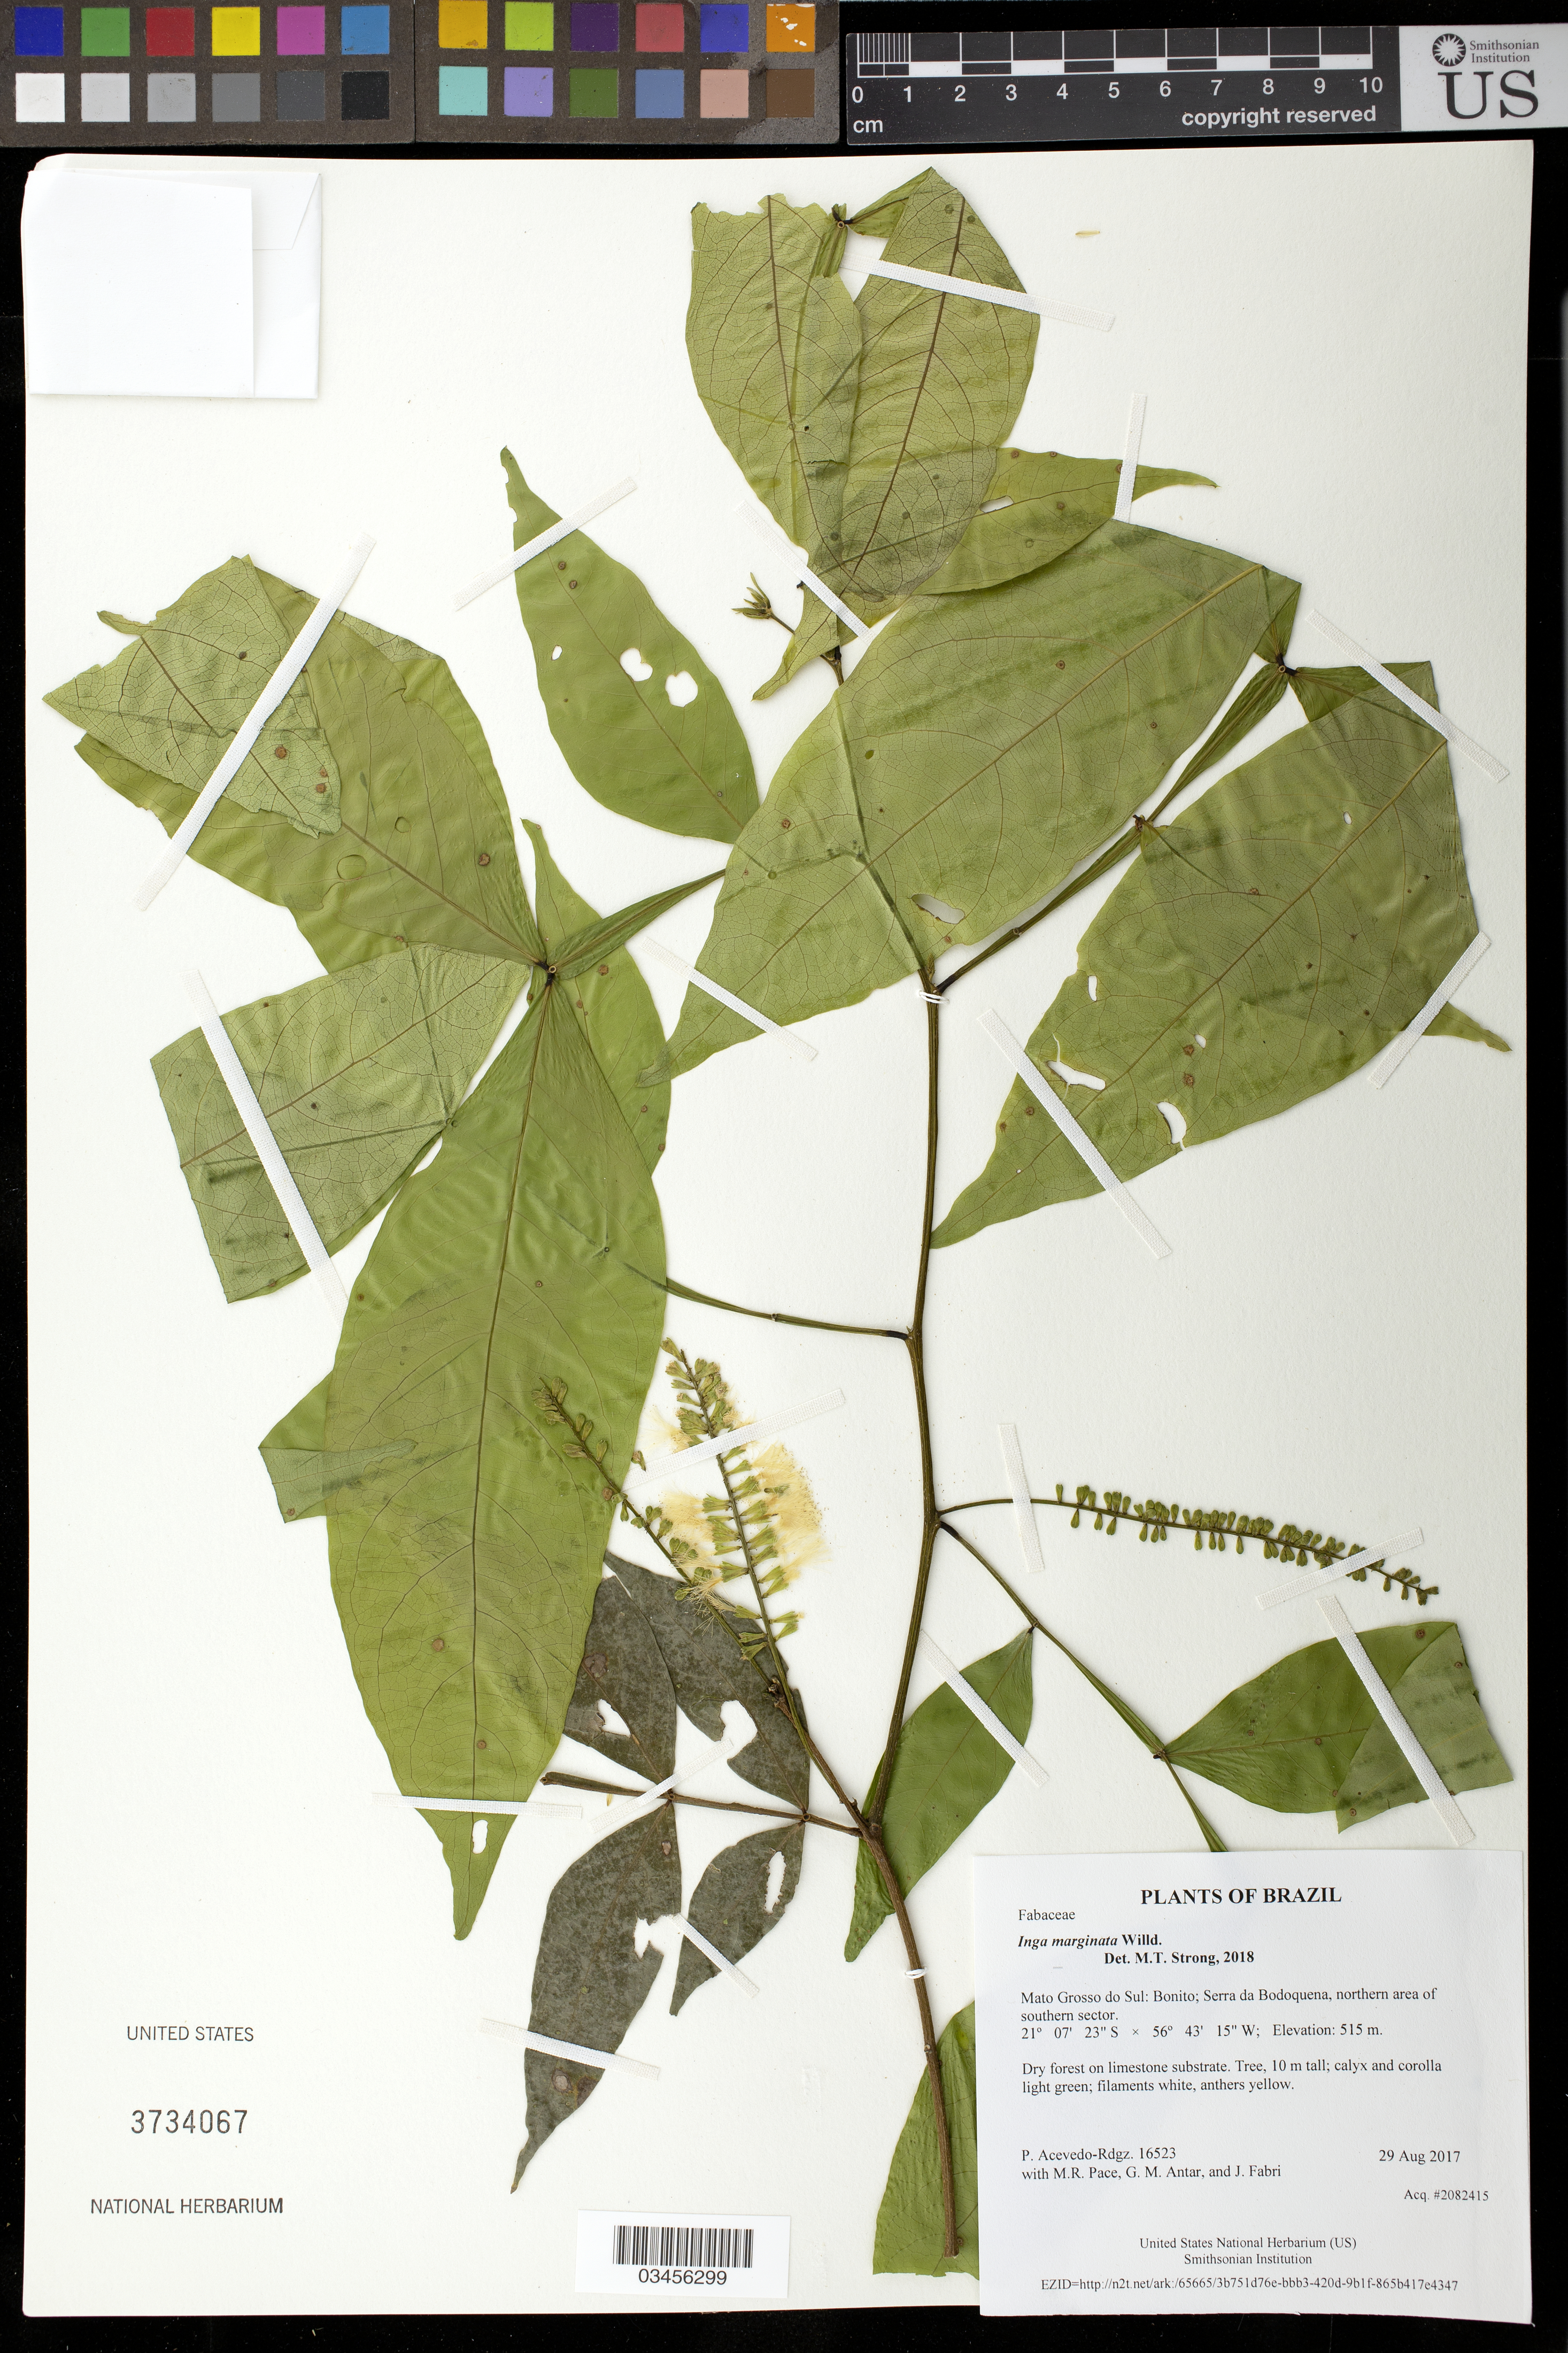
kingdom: Plantae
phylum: Tracheophyta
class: Magnoliopsida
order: Fabales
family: Fabaceae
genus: Inga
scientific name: Inga marginata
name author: Willd.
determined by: Strong, Mark T., (BOT), Smithsonian Institution - National Museum of Natural History (UNITED STATES)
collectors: P. Acevedo-Rodr., M. R. Pace, G. M. Antar & J. Fabri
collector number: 16523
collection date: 2017-08-29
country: Brazil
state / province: Mato Grosso do Sul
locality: Bonito; Serra da Bodoquena, northern area of southern sector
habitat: Dry forest on limestone substrate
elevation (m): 515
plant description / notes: US, NY, K, MO, RB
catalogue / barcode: US 3734067